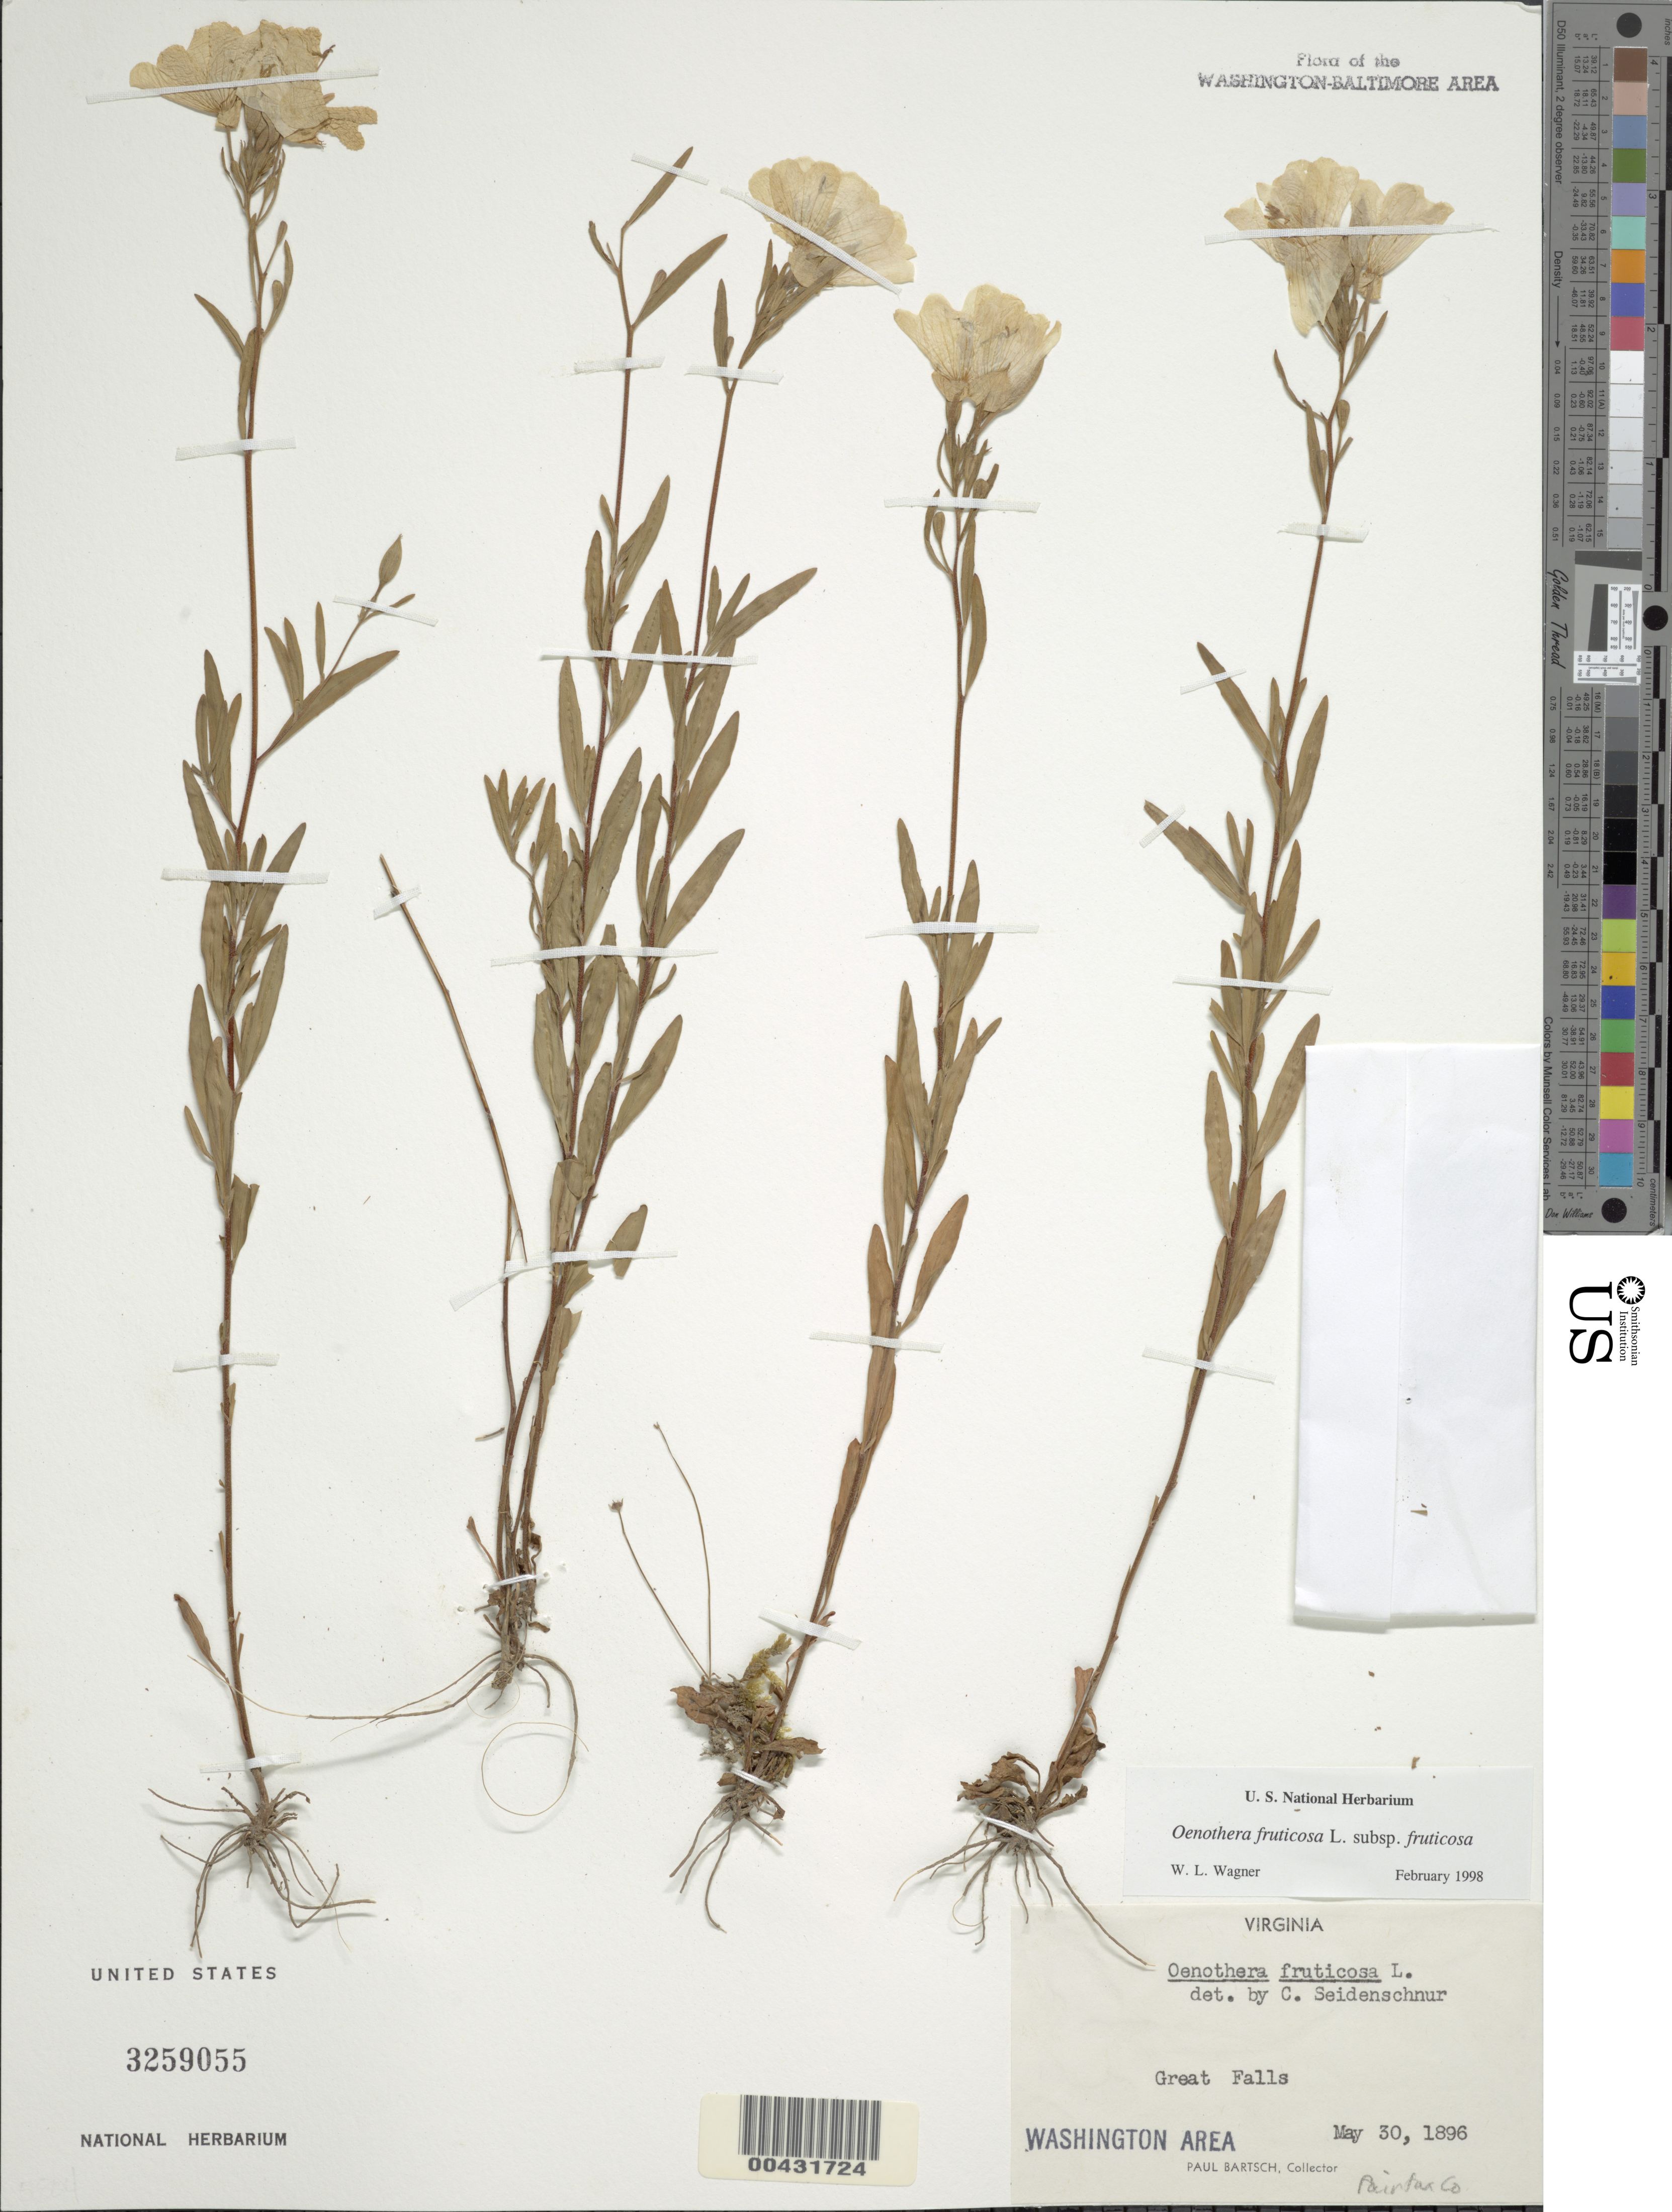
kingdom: Plantae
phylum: Tracheophyta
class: Magnoliopsida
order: Myrtales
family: Onagraceae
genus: Oenothera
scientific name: Oenothera fruticosa subsp. fruticosa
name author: L.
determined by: Wagner, W. L., (BOT), Smithsonian Institution - National Museum of Natural History (UNITED STATES)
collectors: P. Bartsch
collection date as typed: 30 May 1897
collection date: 1897-05-30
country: United States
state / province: Virginia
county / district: Fairfax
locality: Great Falls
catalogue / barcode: US 3259055